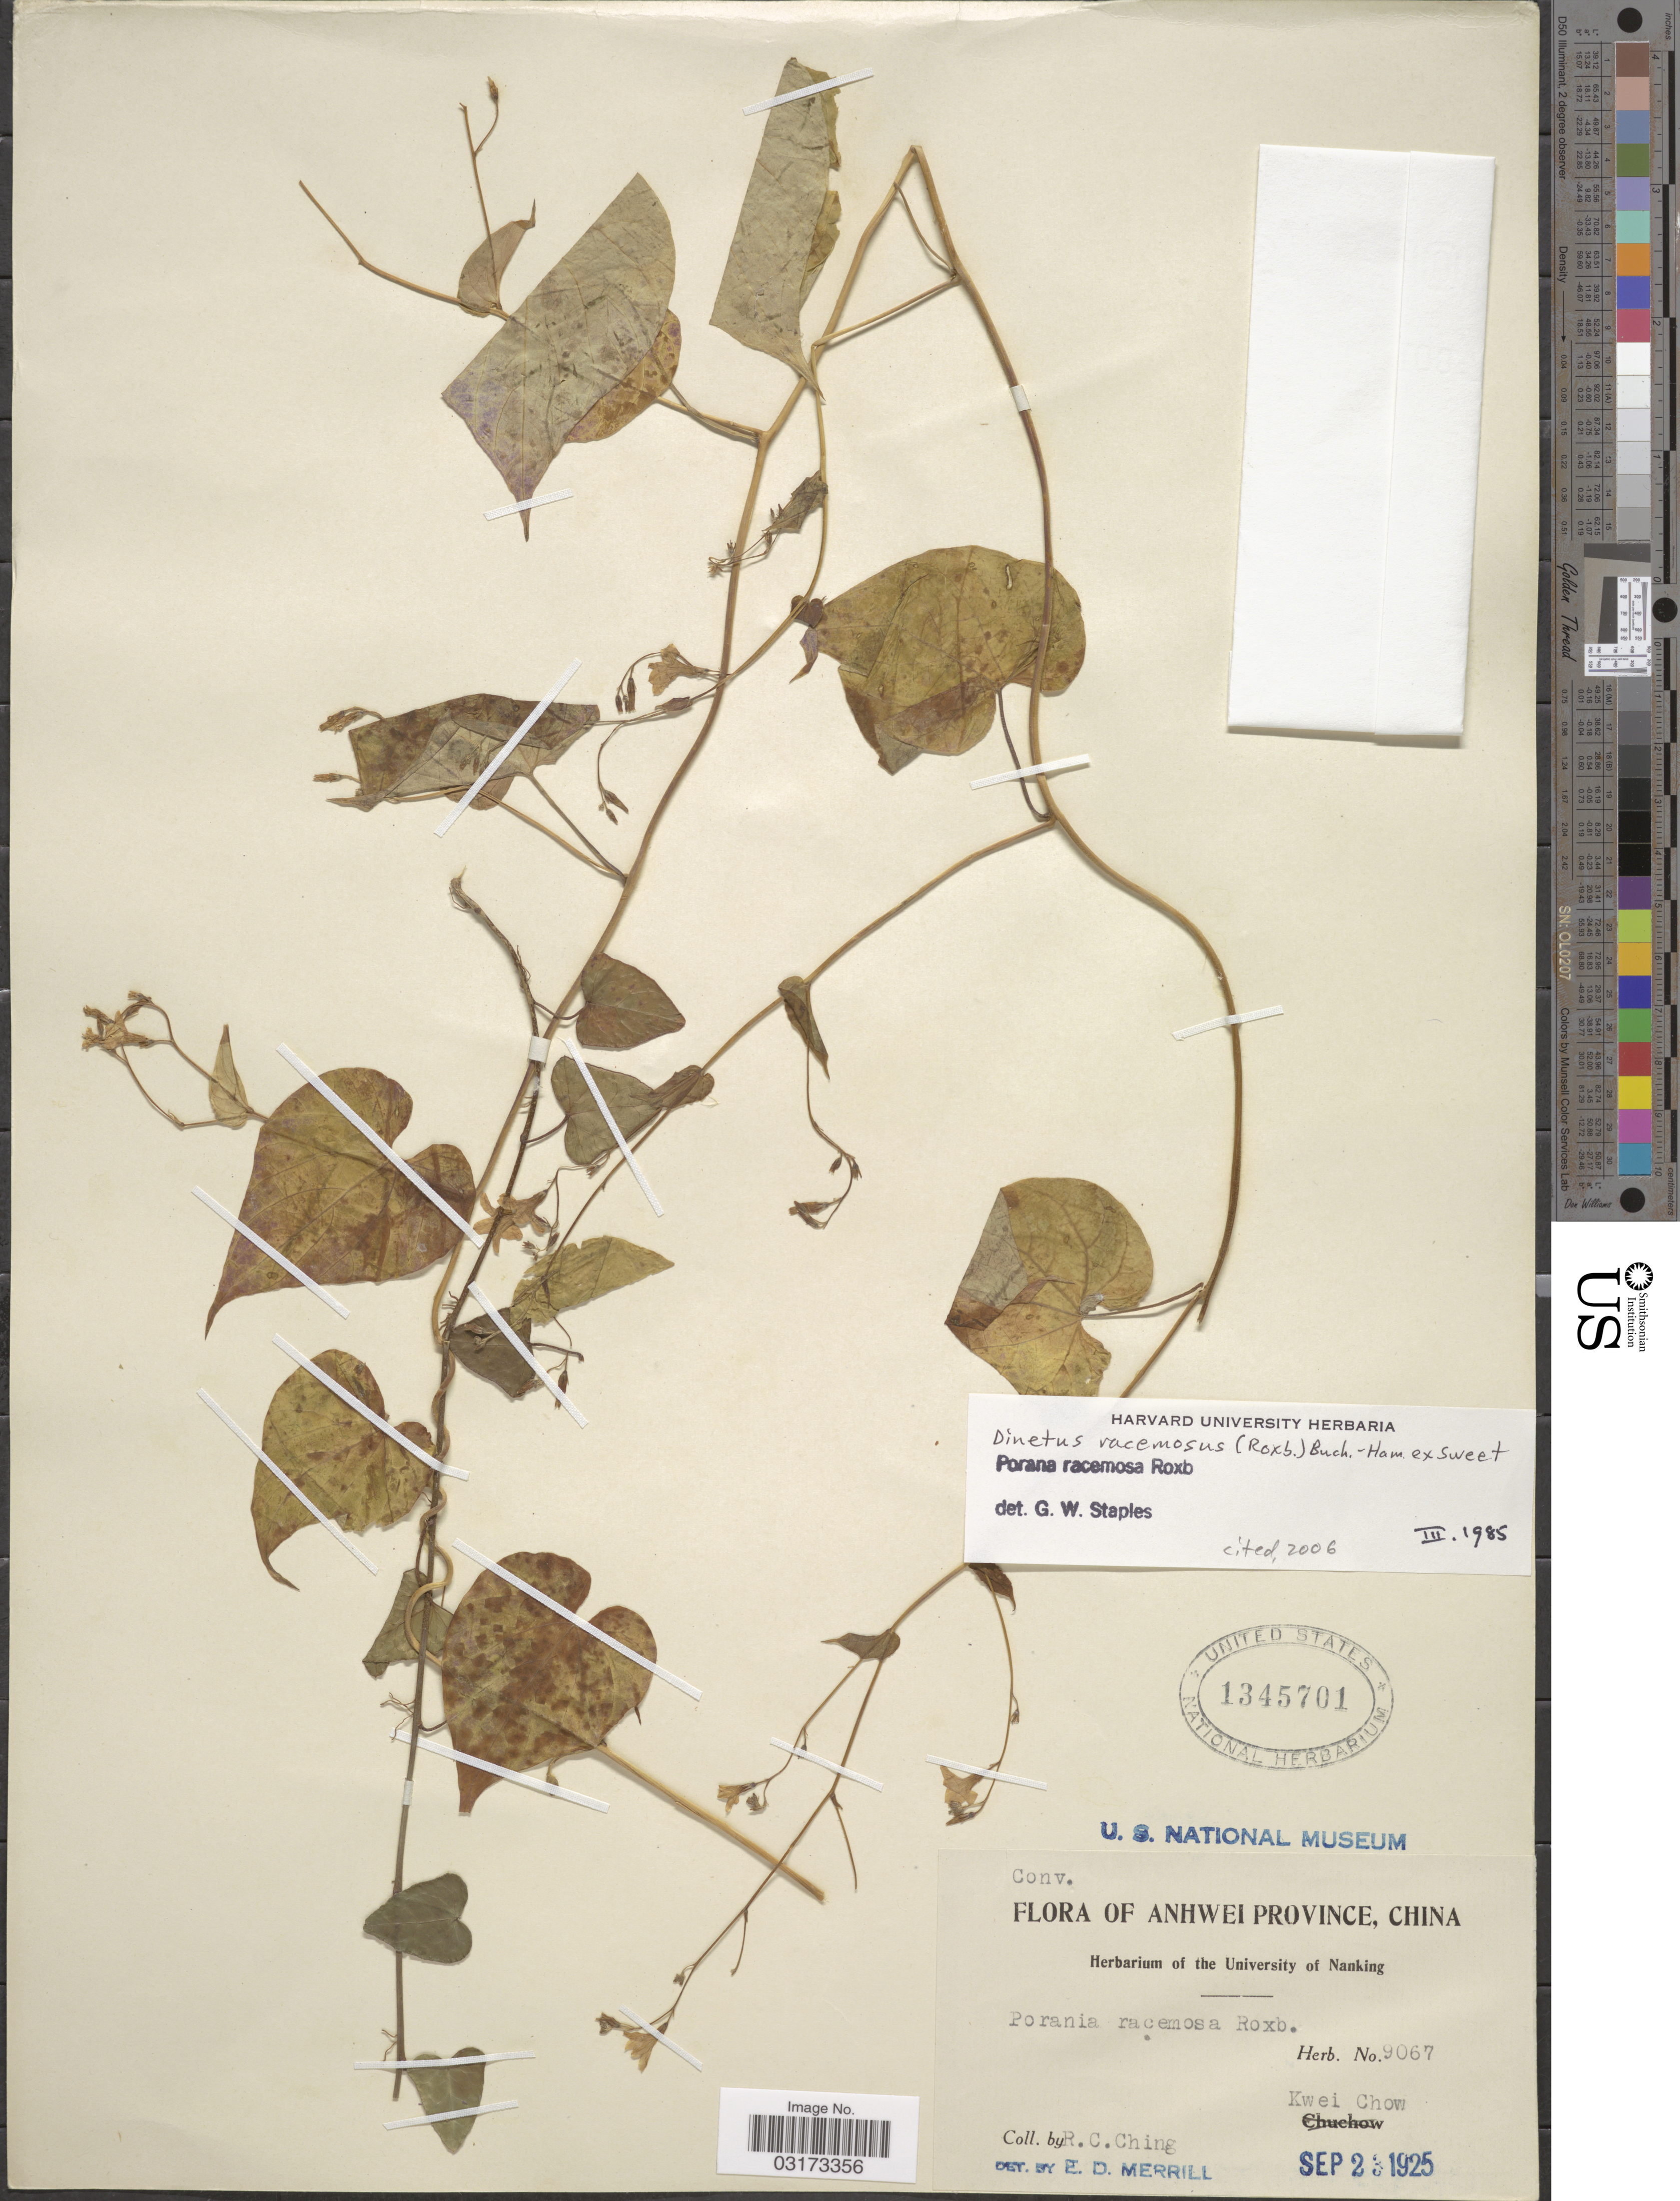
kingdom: Plantae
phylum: Tracheophyta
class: Magnoliopsida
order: Solanales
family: Convolvulaceae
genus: Dinetus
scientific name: Dinetus racemosus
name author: (Roxb.) Sweet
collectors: R. C. Ching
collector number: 9067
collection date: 1925-09-23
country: China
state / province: Anhui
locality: Anhwei Province. Kwei Chow.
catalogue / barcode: US 1345701